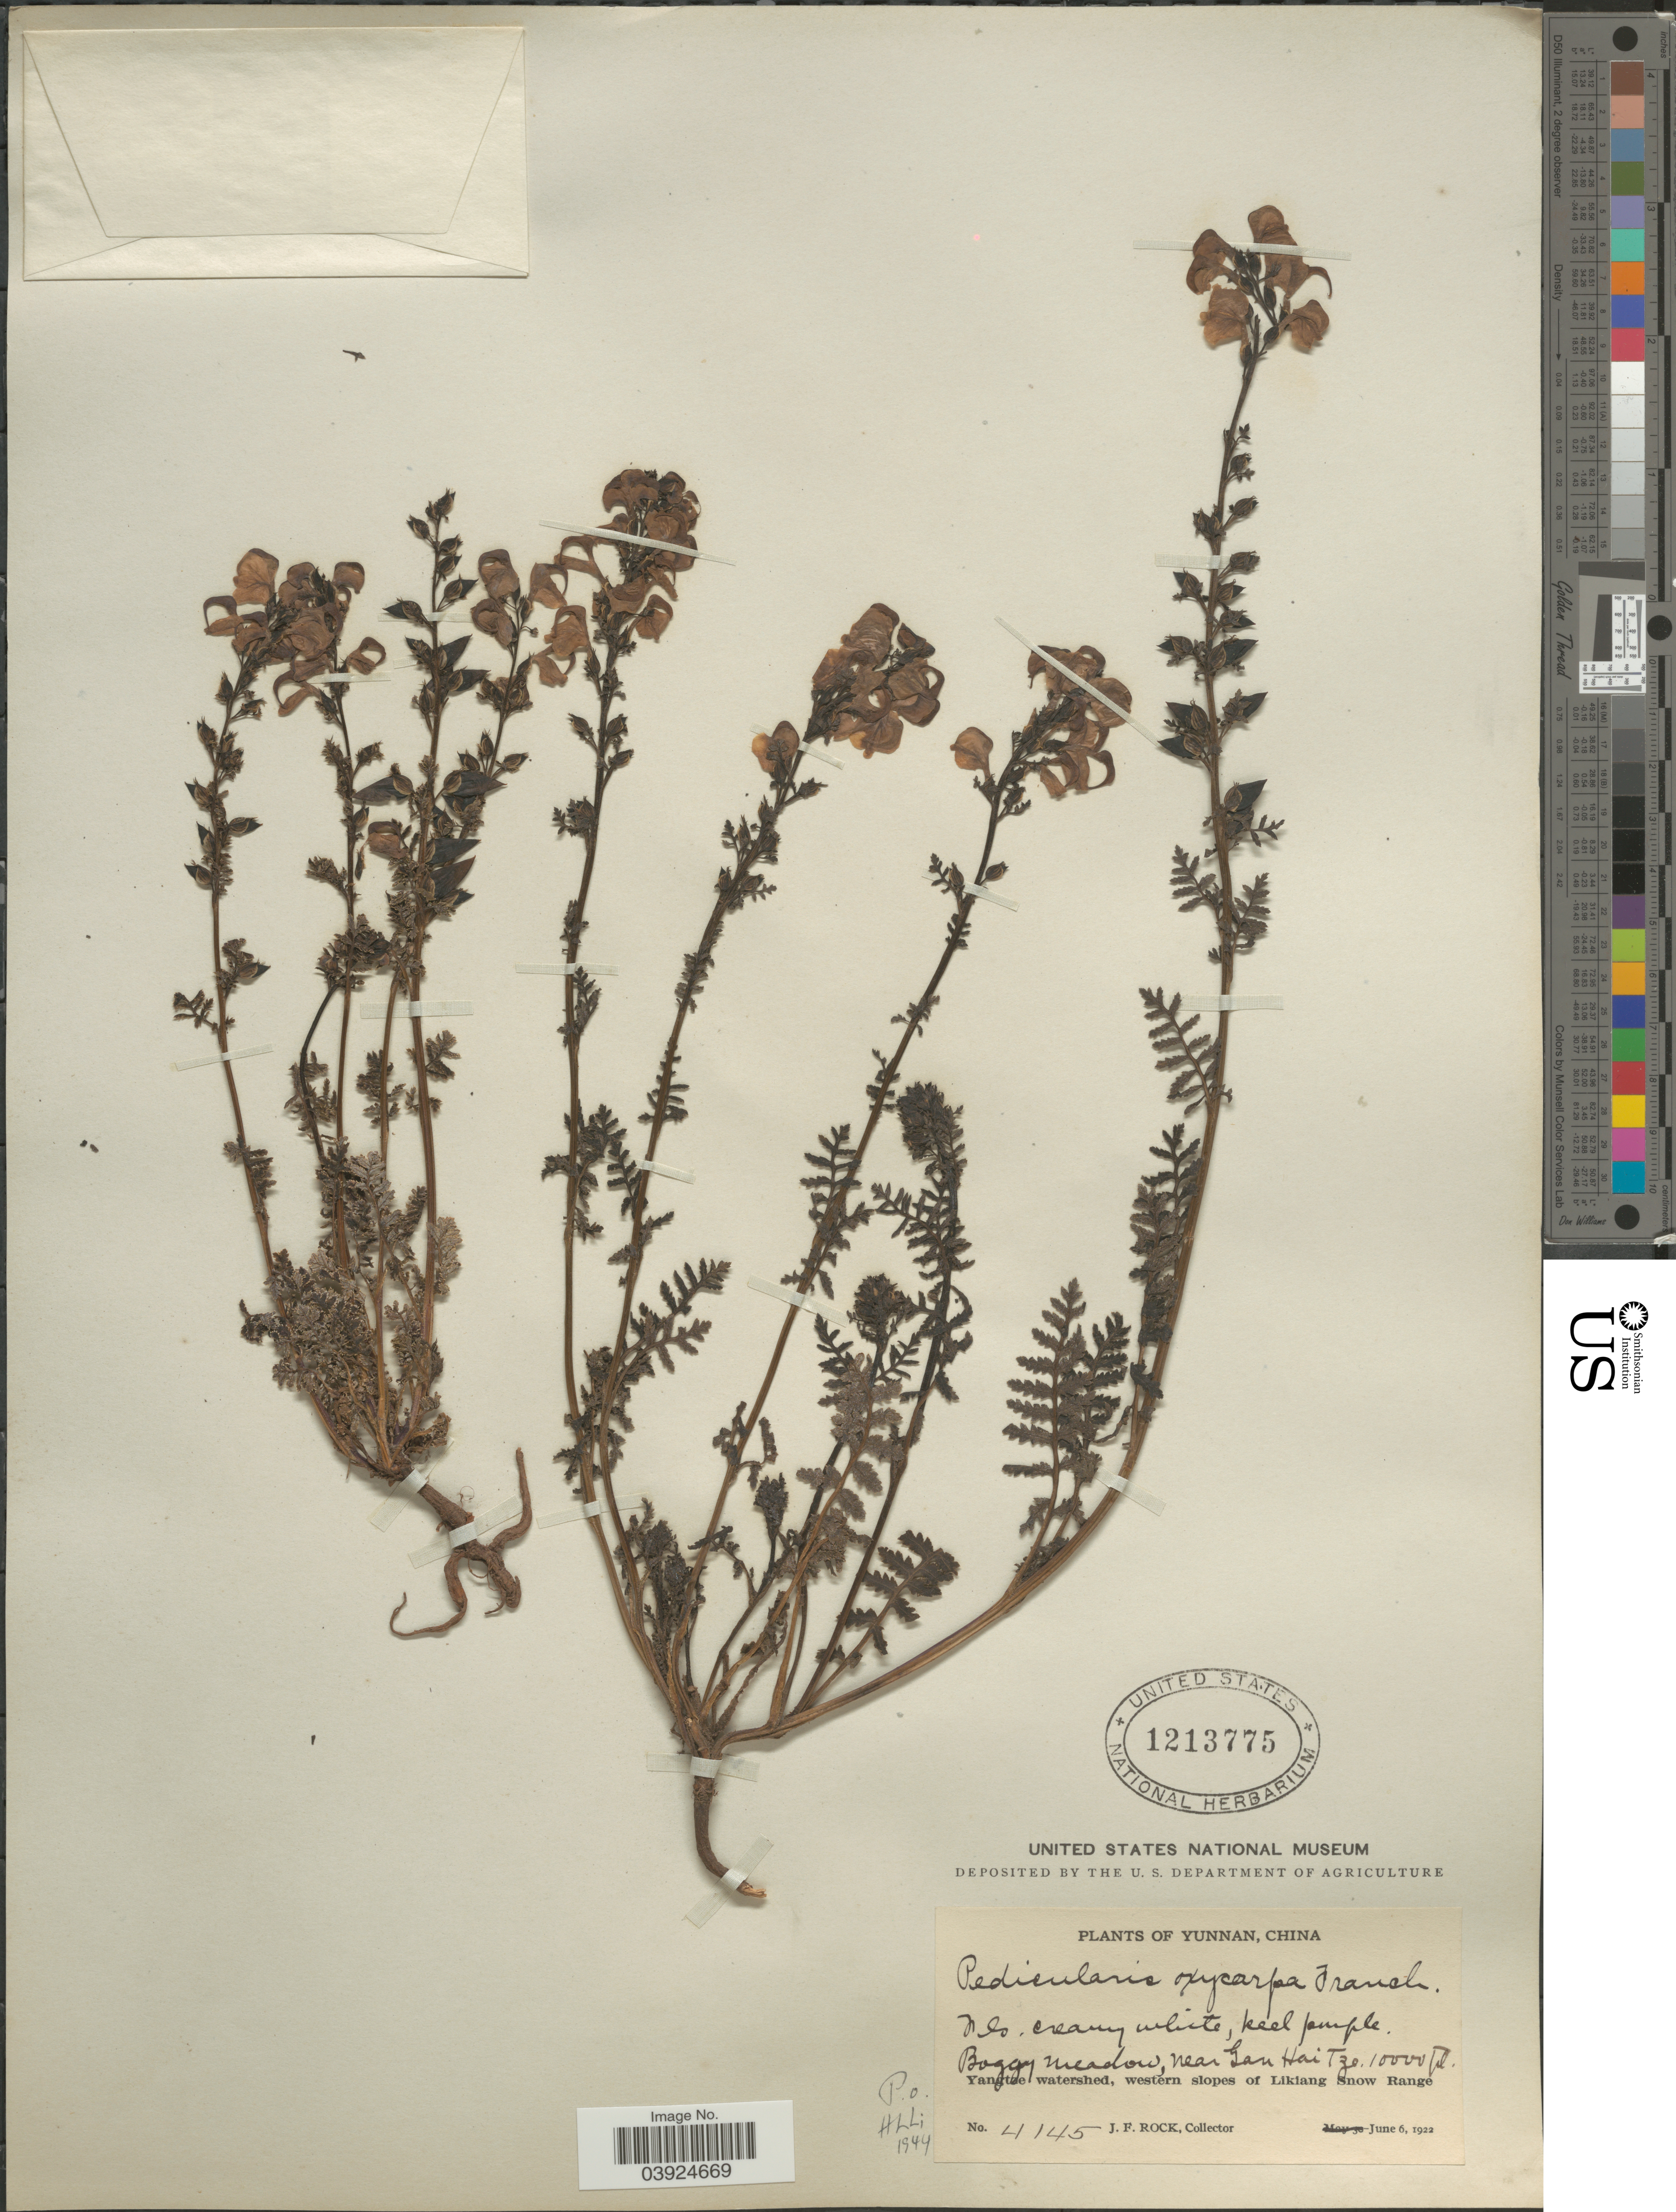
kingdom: Plantae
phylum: Tracheophyta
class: Magnoliopsida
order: Lamiales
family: Orobanchaceae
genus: Pedicularis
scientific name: Pedicularis oxycarpa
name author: Franch. ex Maxim.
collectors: J. Rock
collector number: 4145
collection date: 1922-06-06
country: China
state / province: Yunnan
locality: Near Gan Hai Tze. Yangtze watershed, western slopes of Likiang Snow Range.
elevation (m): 3048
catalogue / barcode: US 1213775